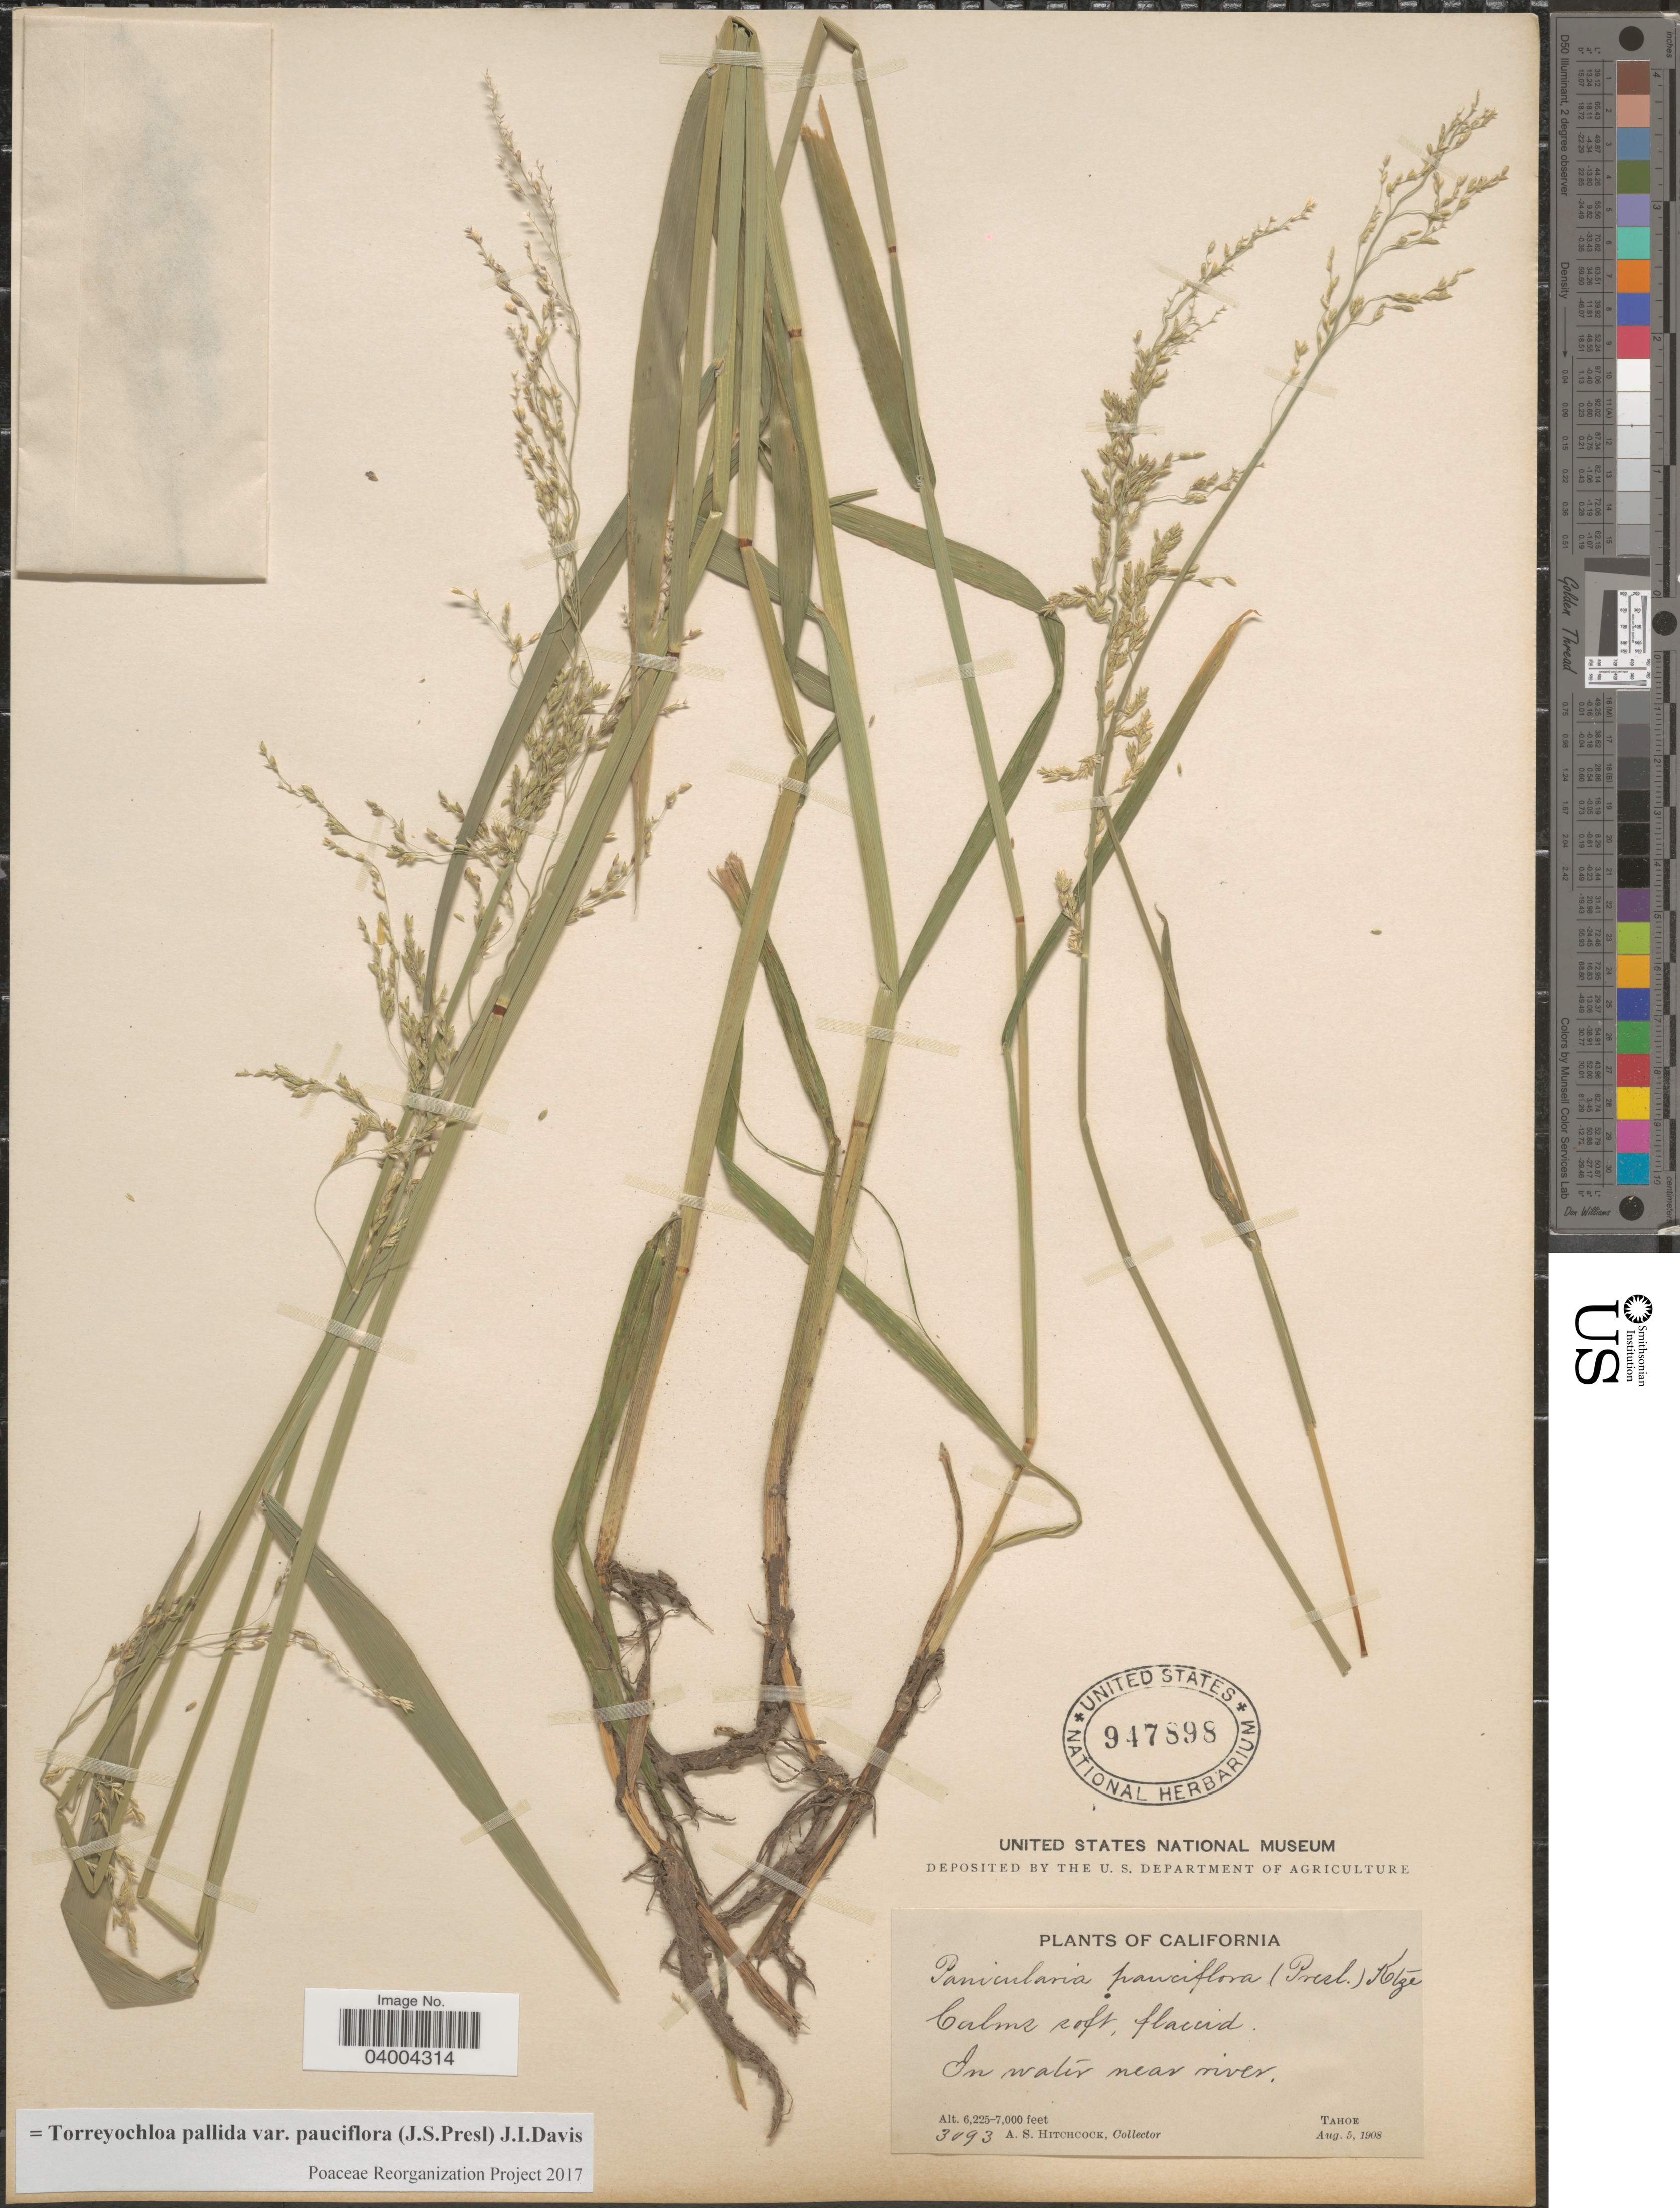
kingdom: Plantae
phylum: Tracheophyta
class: Liliopsida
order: Poales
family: Poaceae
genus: Torreyochloa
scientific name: Torreyochloa pallida var. pauciflora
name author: (J. Presl) J.I. Davis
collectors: A. S. Hitchcock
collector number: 3093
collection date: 1908-08-05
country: United States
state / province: California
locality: In water near river. Tahoe.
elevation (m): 1897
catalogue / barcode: US 947898